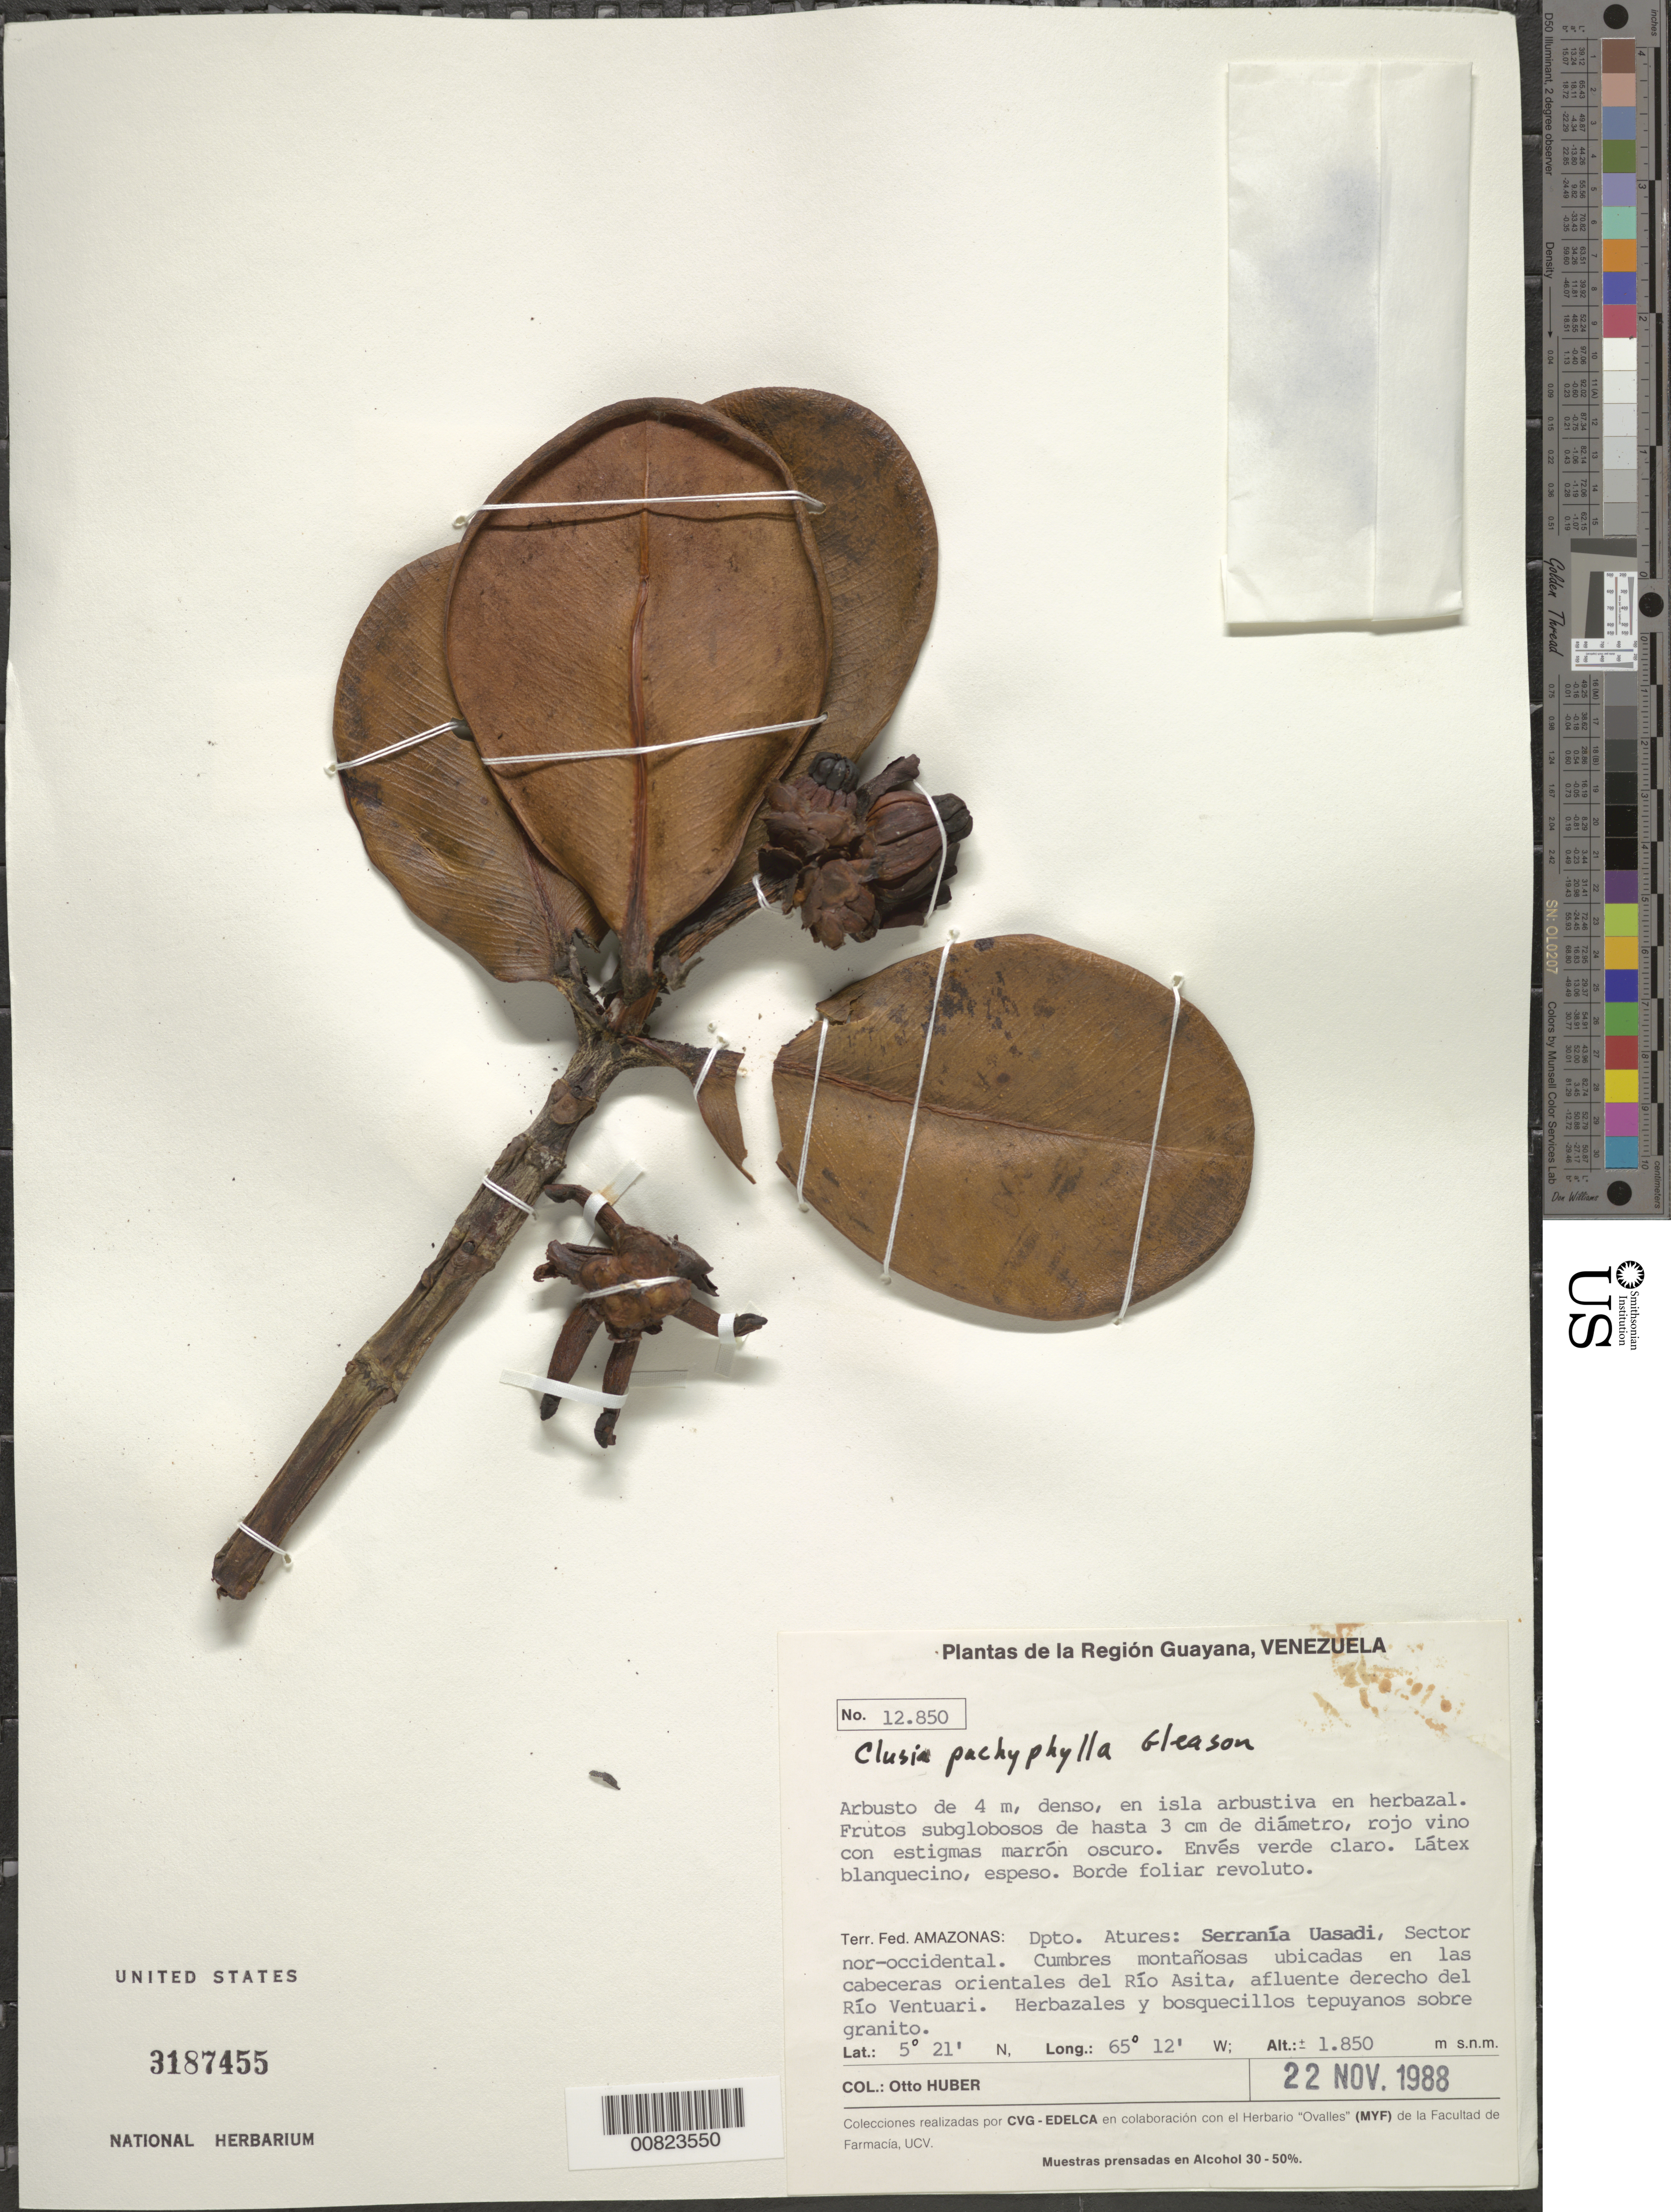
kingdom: Plantae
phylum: Tracheophyta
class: Magnoliopsida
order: Malpighiales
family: Clusiaceae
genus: Clusia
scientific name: Clusia pachyphylla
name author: Gleason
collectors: O. Huber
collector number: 12850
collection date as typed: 22-Nov-88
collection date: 1988-11-22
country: Venezuela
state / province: Amazonas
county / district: Atures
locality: Serrania Uasadi, sector nor-occidental; cabeceras orientales del Río Asita, afluente derecho del Río Ventuari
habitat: Cumbres montanosas ubicadas en las cabeceras; herbazales y bosquecillos tepuyanos sobre granito; isla arbustiva en herbazal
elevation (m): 1850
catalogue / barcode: US 3187455